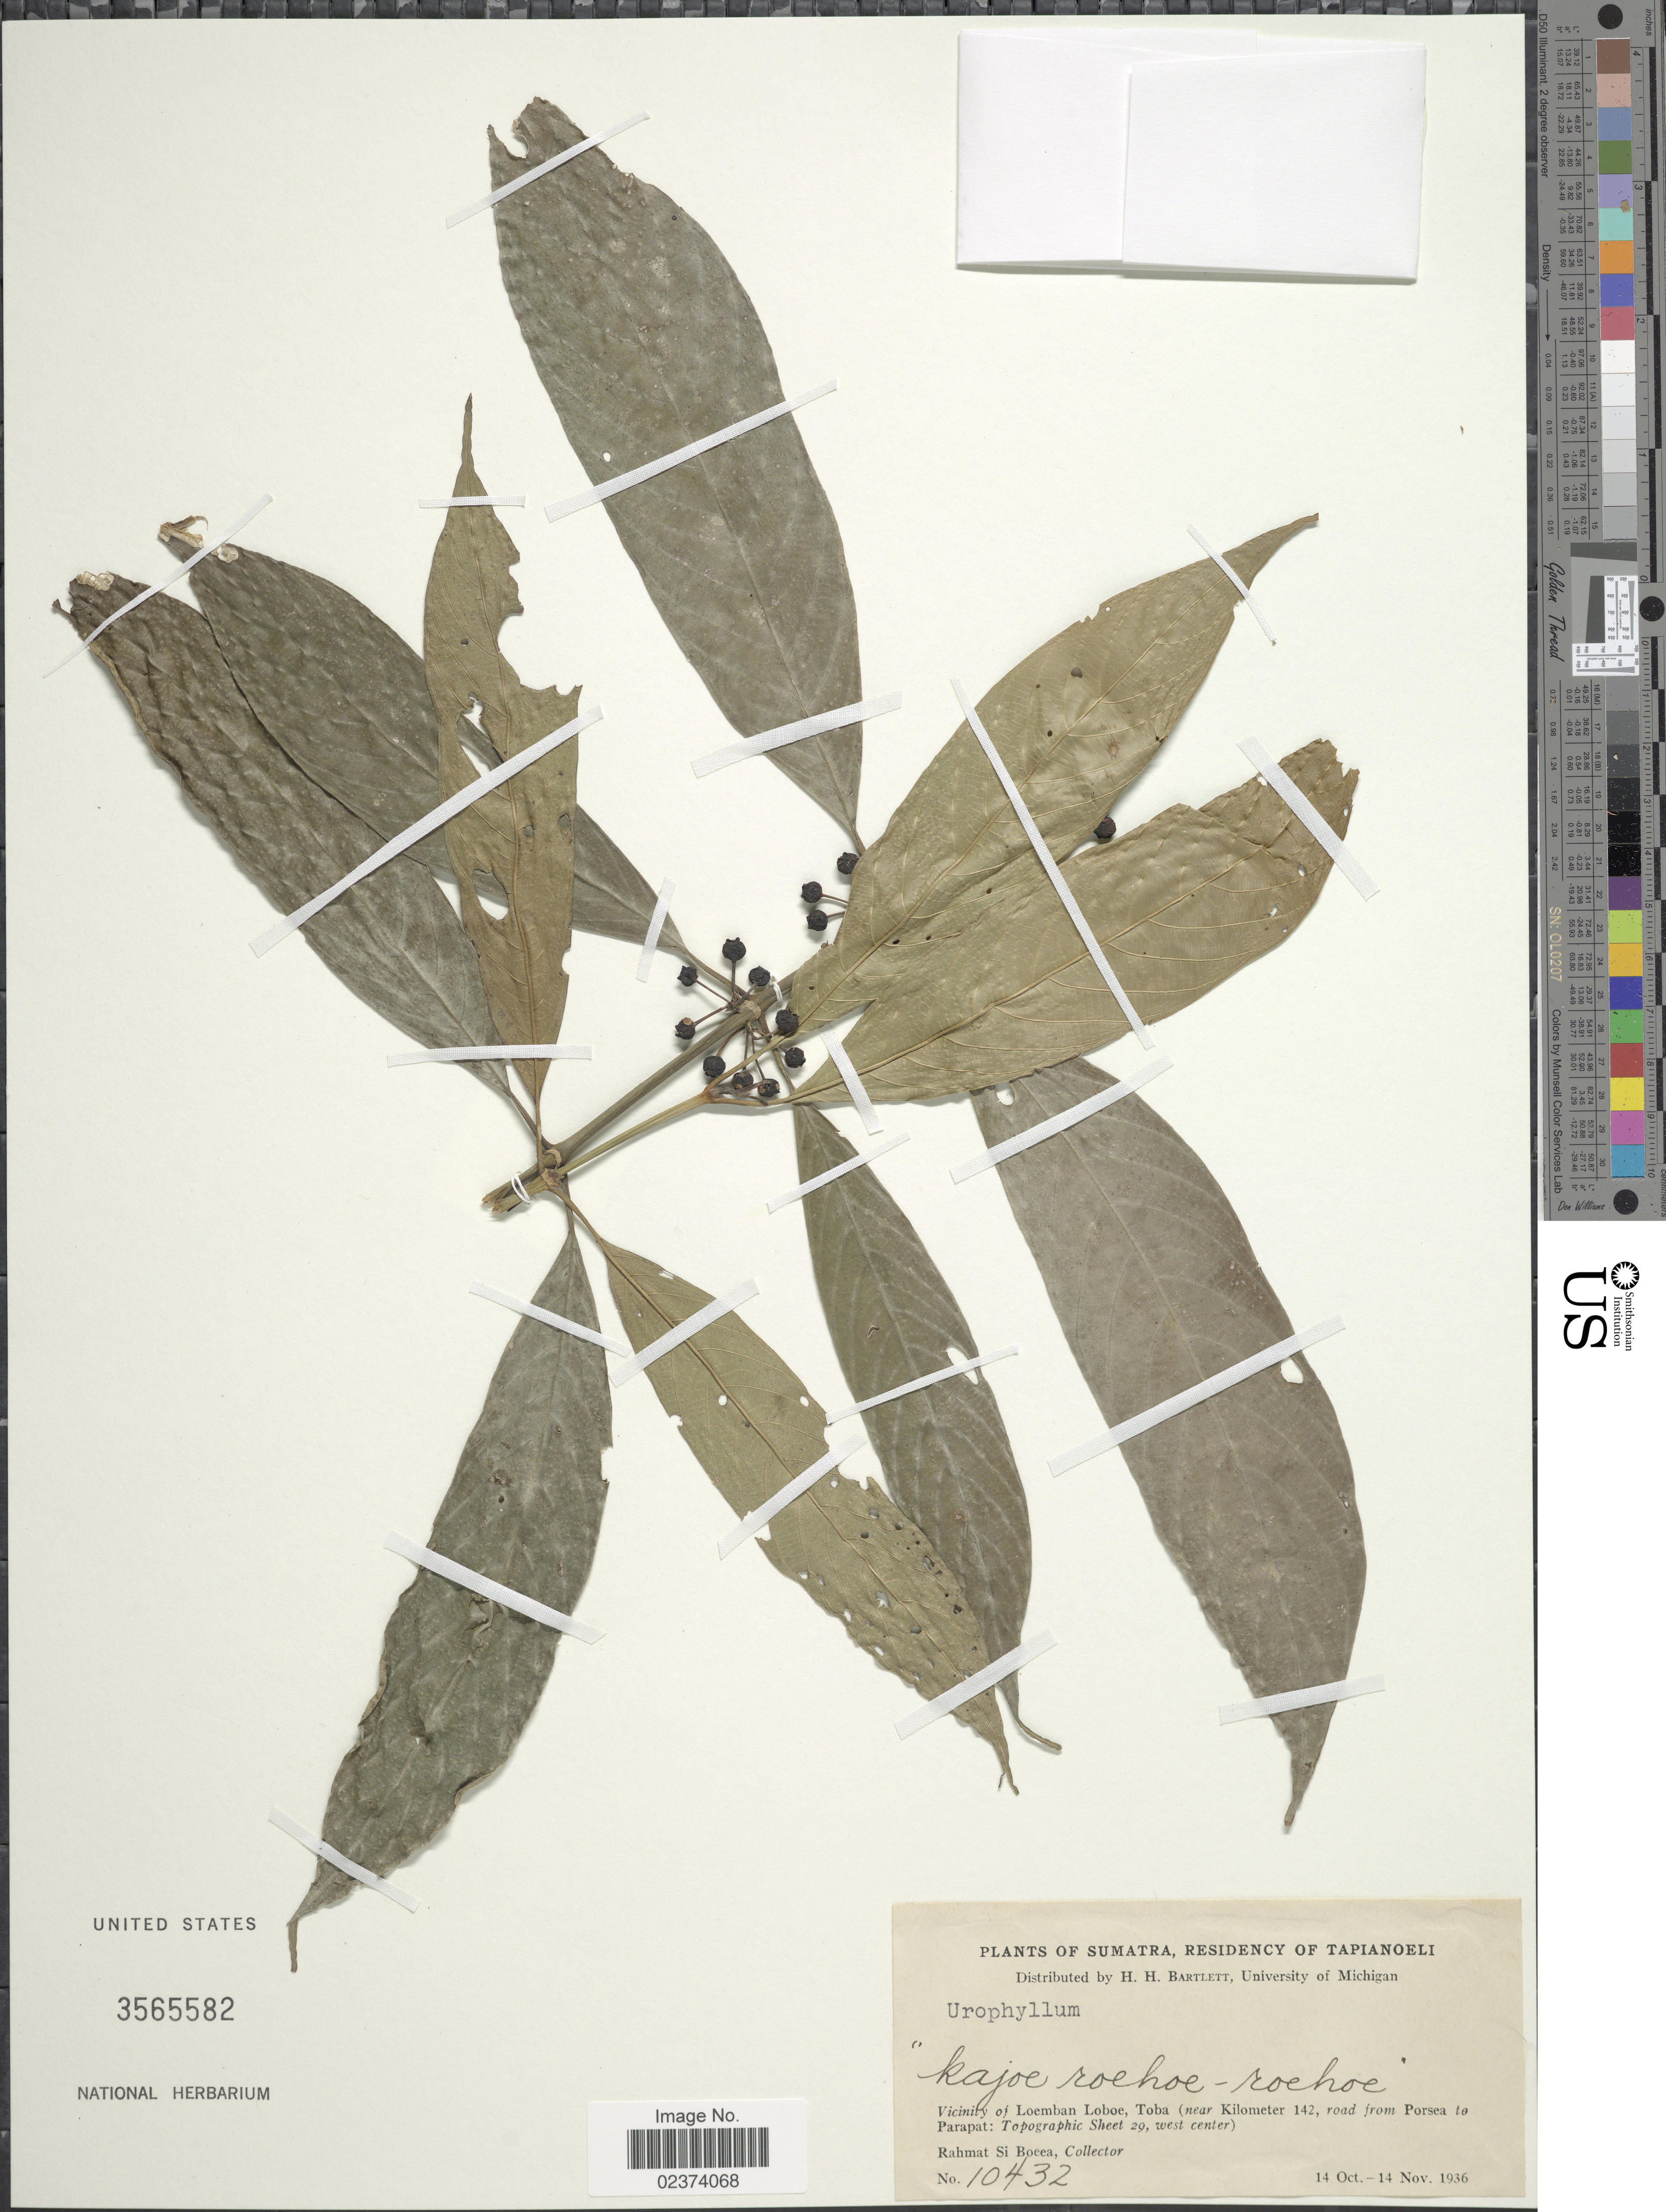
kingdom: Plantae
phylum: Tracheophyta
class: Magnoliopsida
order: Gentianales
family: Rubiaceae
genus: Urophyllum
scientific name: Urophyllum sp.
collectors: Rahmat Si Boeea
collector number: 10432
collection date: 1936-10-14/1936-11-14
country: Indonesia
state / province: Sumatra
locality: Residency of Tapianoeli, Vicinity f Loemban, Toba (near Kilometer 142, road from Porsea to Parapat: Topographic Sheet 29, west center)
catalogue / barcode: US 3565582